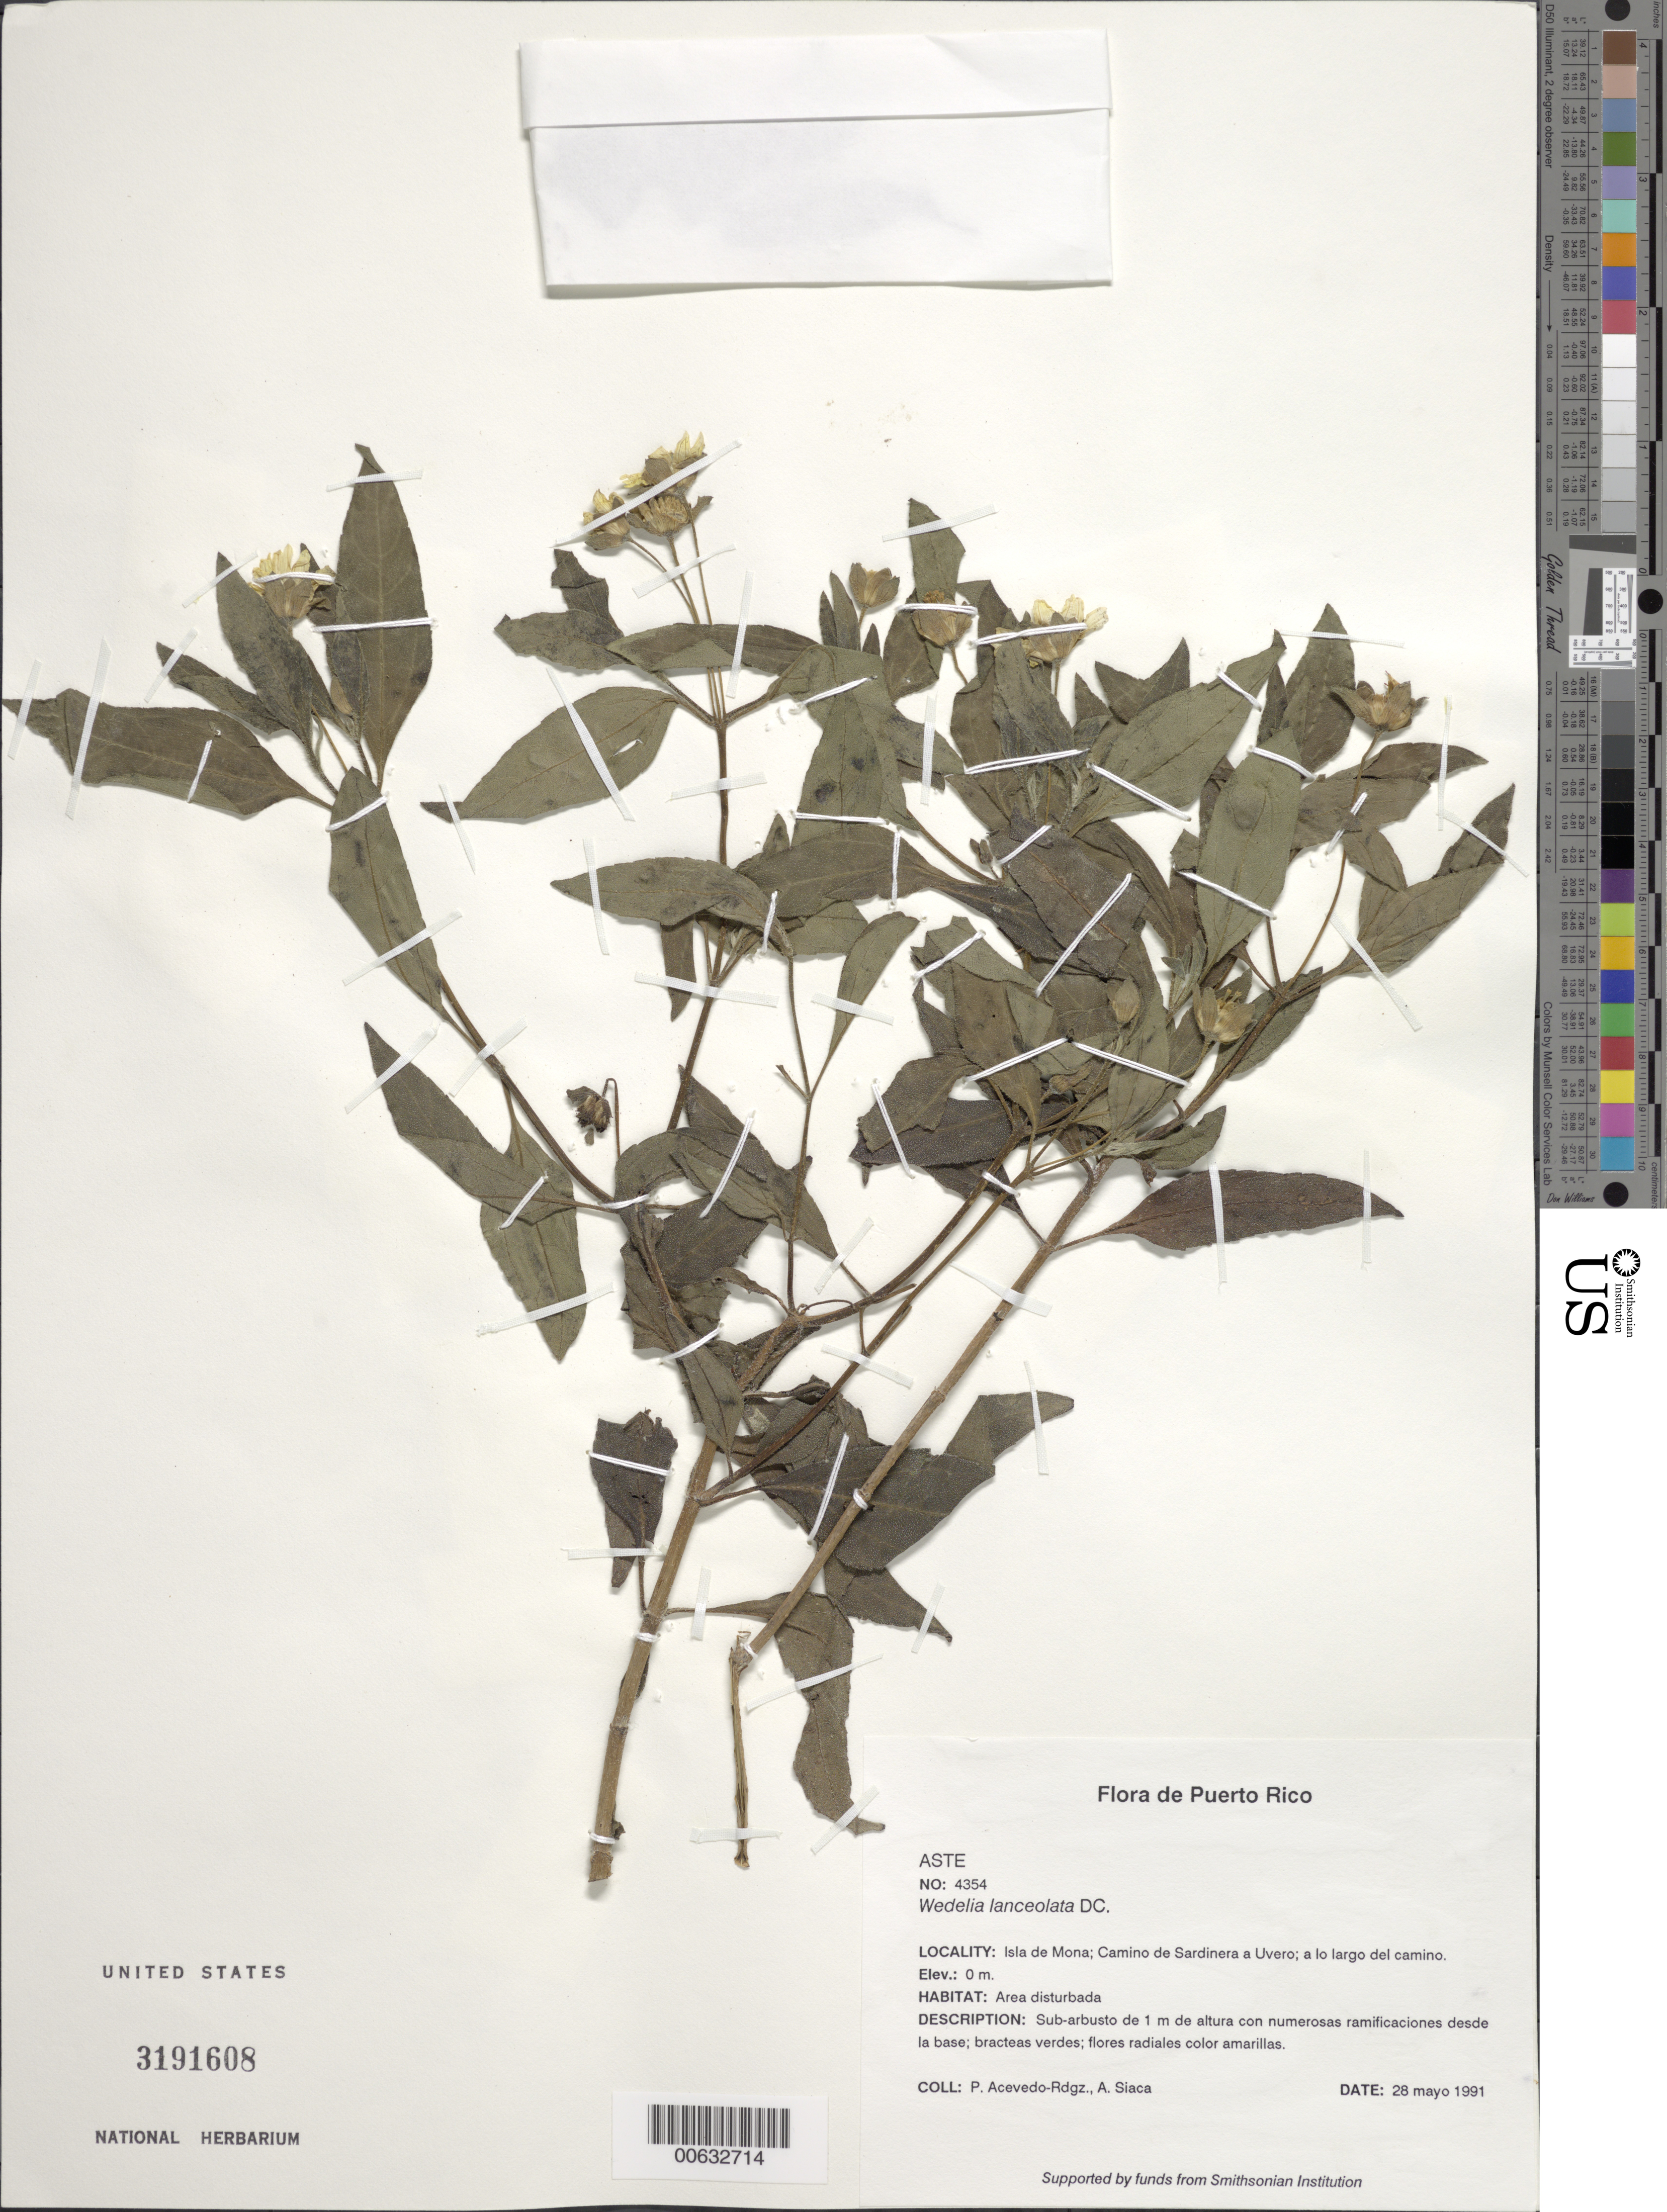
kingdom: Plantae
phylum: Tracheophyta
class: Magnoliopsida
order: Asterales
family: Asteraceae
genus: Wedelia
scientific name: Wedelia lanceolata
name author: DC.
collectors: P. Acevedo-Rodr. & A. Siaca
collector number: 4354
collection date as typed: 28 May 1991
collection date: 1991-05-28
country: Puerto Rico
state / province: Mayaguëz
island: Mona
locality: Isla de Mona; Camino de Sardinera a Uvero; a lo largo del camino.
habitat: Area disturbada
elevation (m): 0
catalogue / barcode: US 3191698